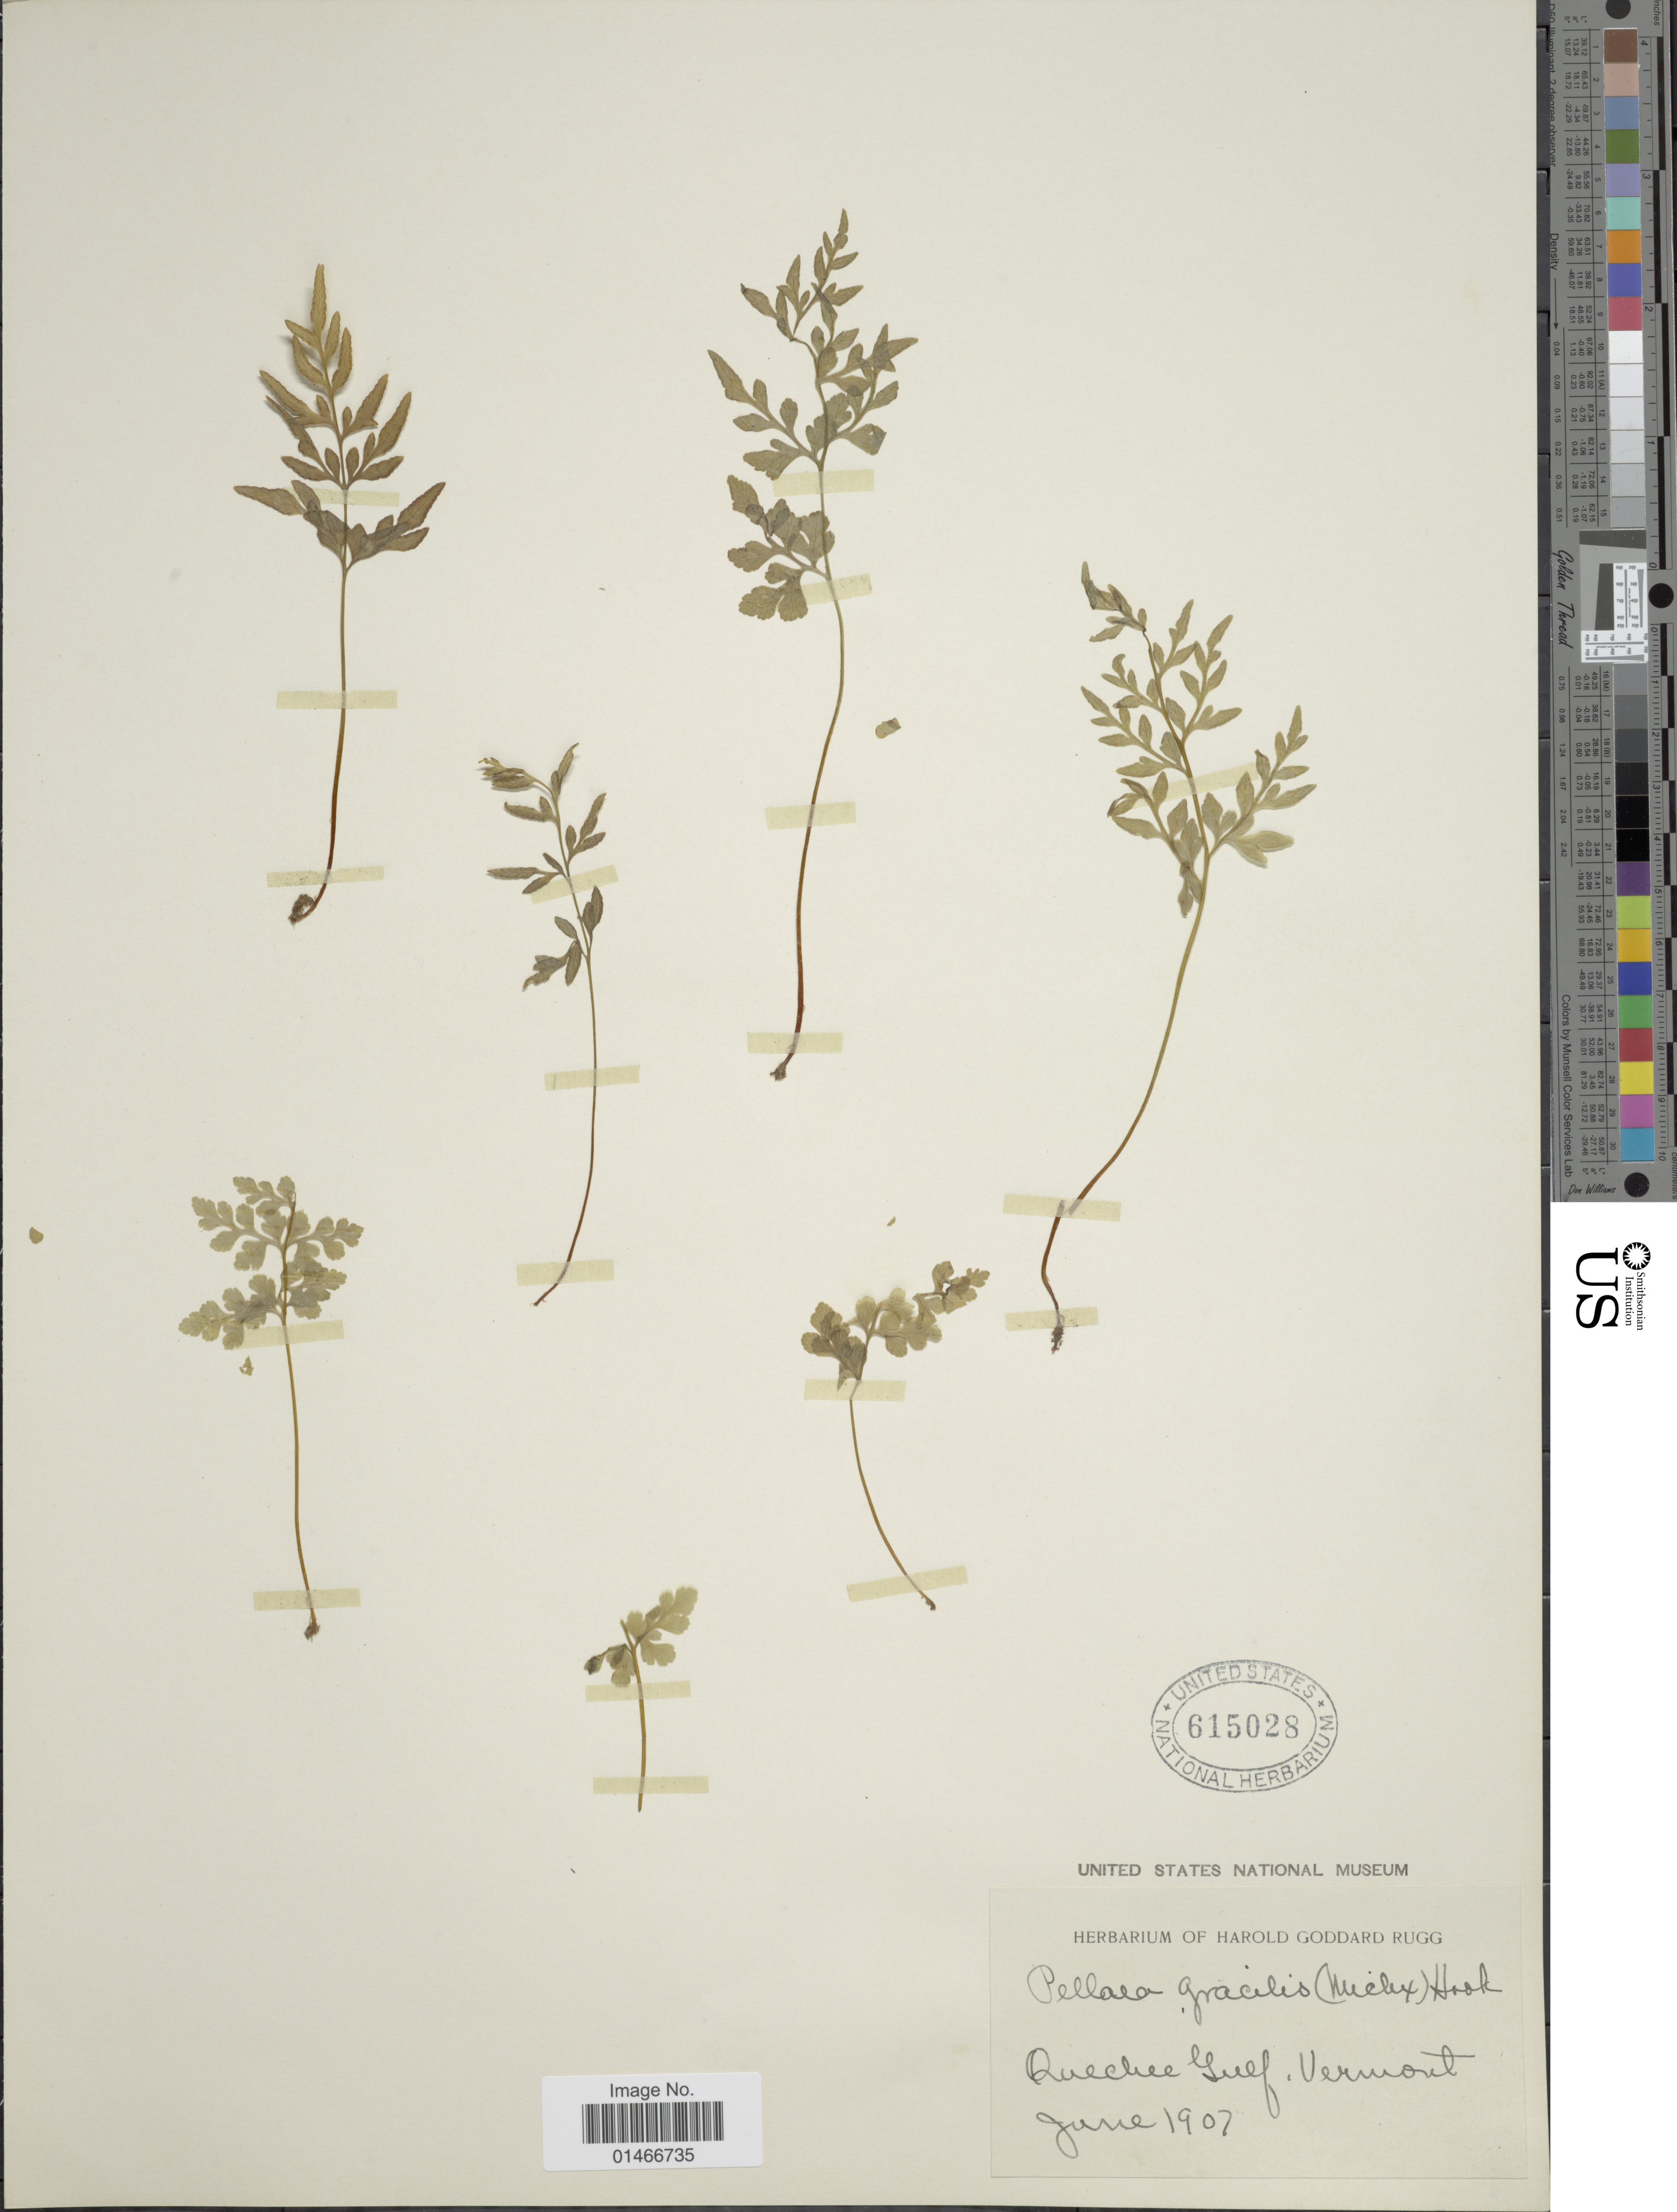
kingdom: Plantae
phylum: Tracheophyta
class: Polypodiopsida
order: Polypodiales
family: Pteridaceae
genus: Cryptogramma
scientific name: Cryptogramma stelleri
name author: (S.G. Gmel.) Prantl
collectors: ex herb. Harold Goddard Rugg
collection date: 1907-06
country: United States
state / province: Vermont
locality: Rueckee Gulf.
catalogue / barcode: US 615028